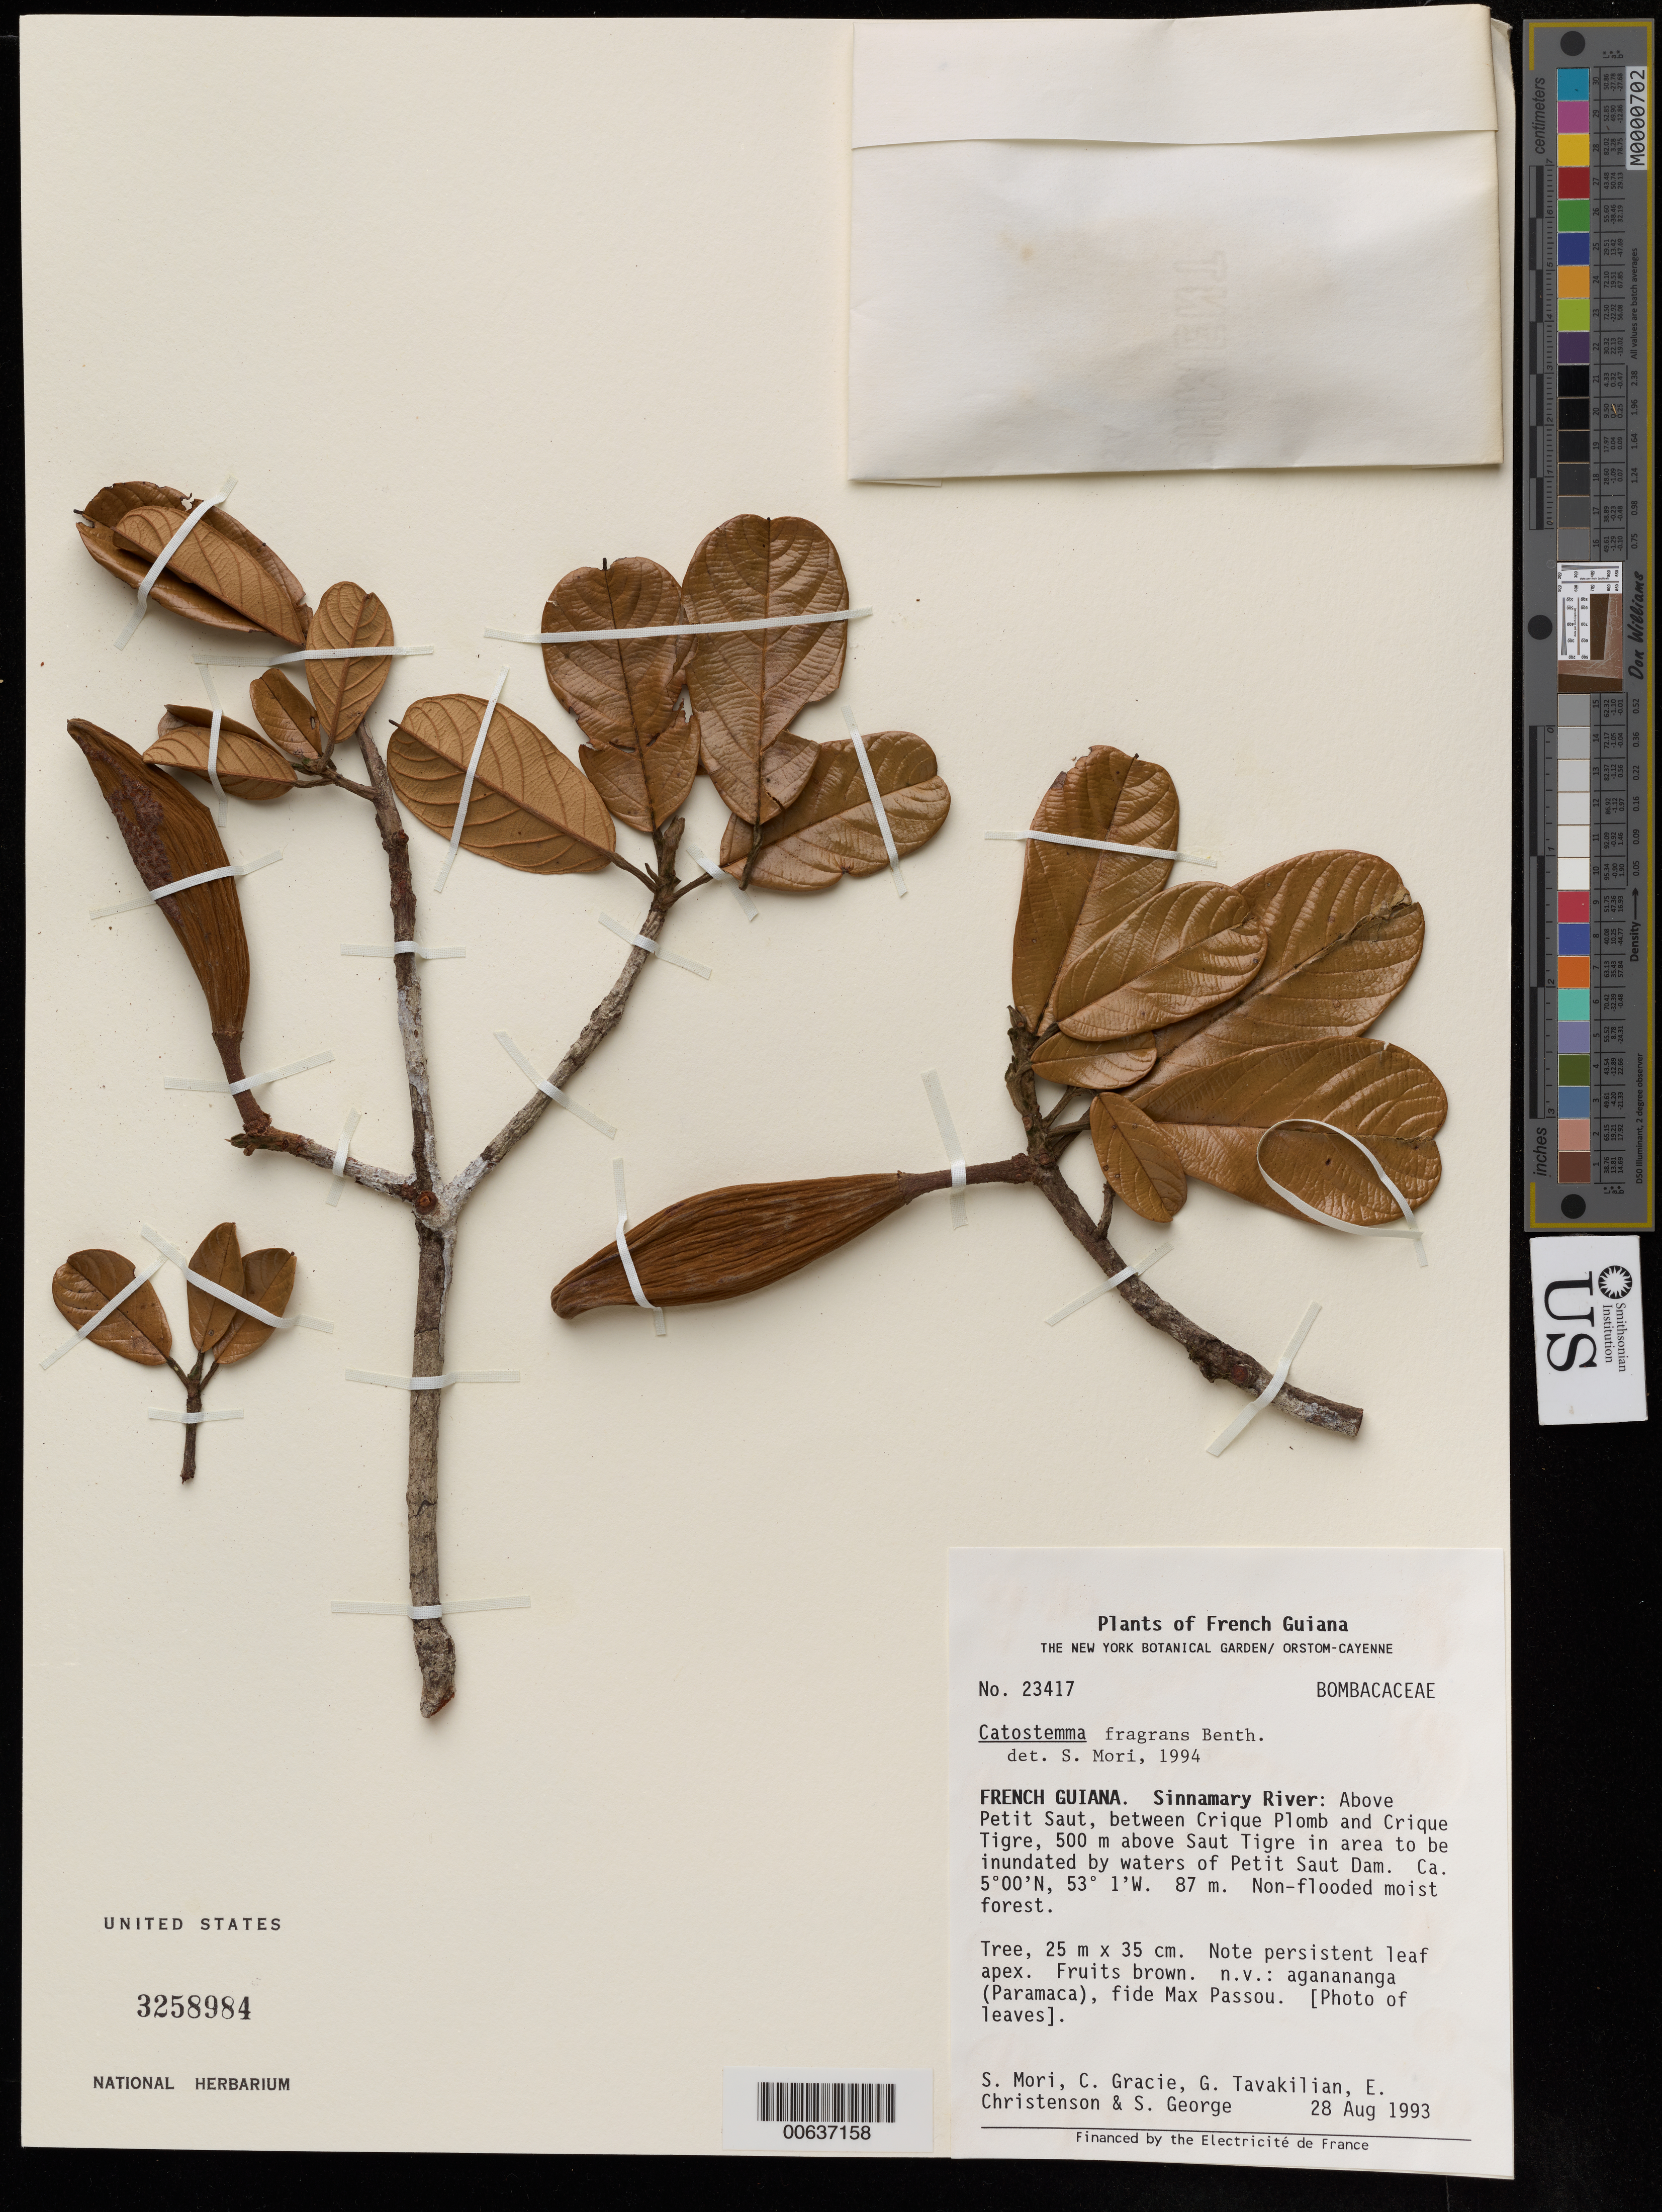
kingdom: Plantae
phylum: Tracheophyta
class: Magnoliopsida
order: Malvales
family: Malvaceae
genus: Catostemma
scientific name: Catostemma fragrans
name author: Benth.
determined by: Mori, Scott A.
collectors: S. Mori, C. A. Gracie, G. Tavakilian, E. Christenson & S. George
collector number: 23417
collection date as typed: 28-Aug-93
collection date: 1993-08-28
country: French Guiana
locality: Sinnamary River, above Petit Saut, between Crique Plomb and Crique Tigre, 500 m above Saut Tigre in area to be inundated by waters of Petit Saut Dam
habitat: Non-flooded moist forest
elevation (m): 87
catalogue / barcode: US 3258984